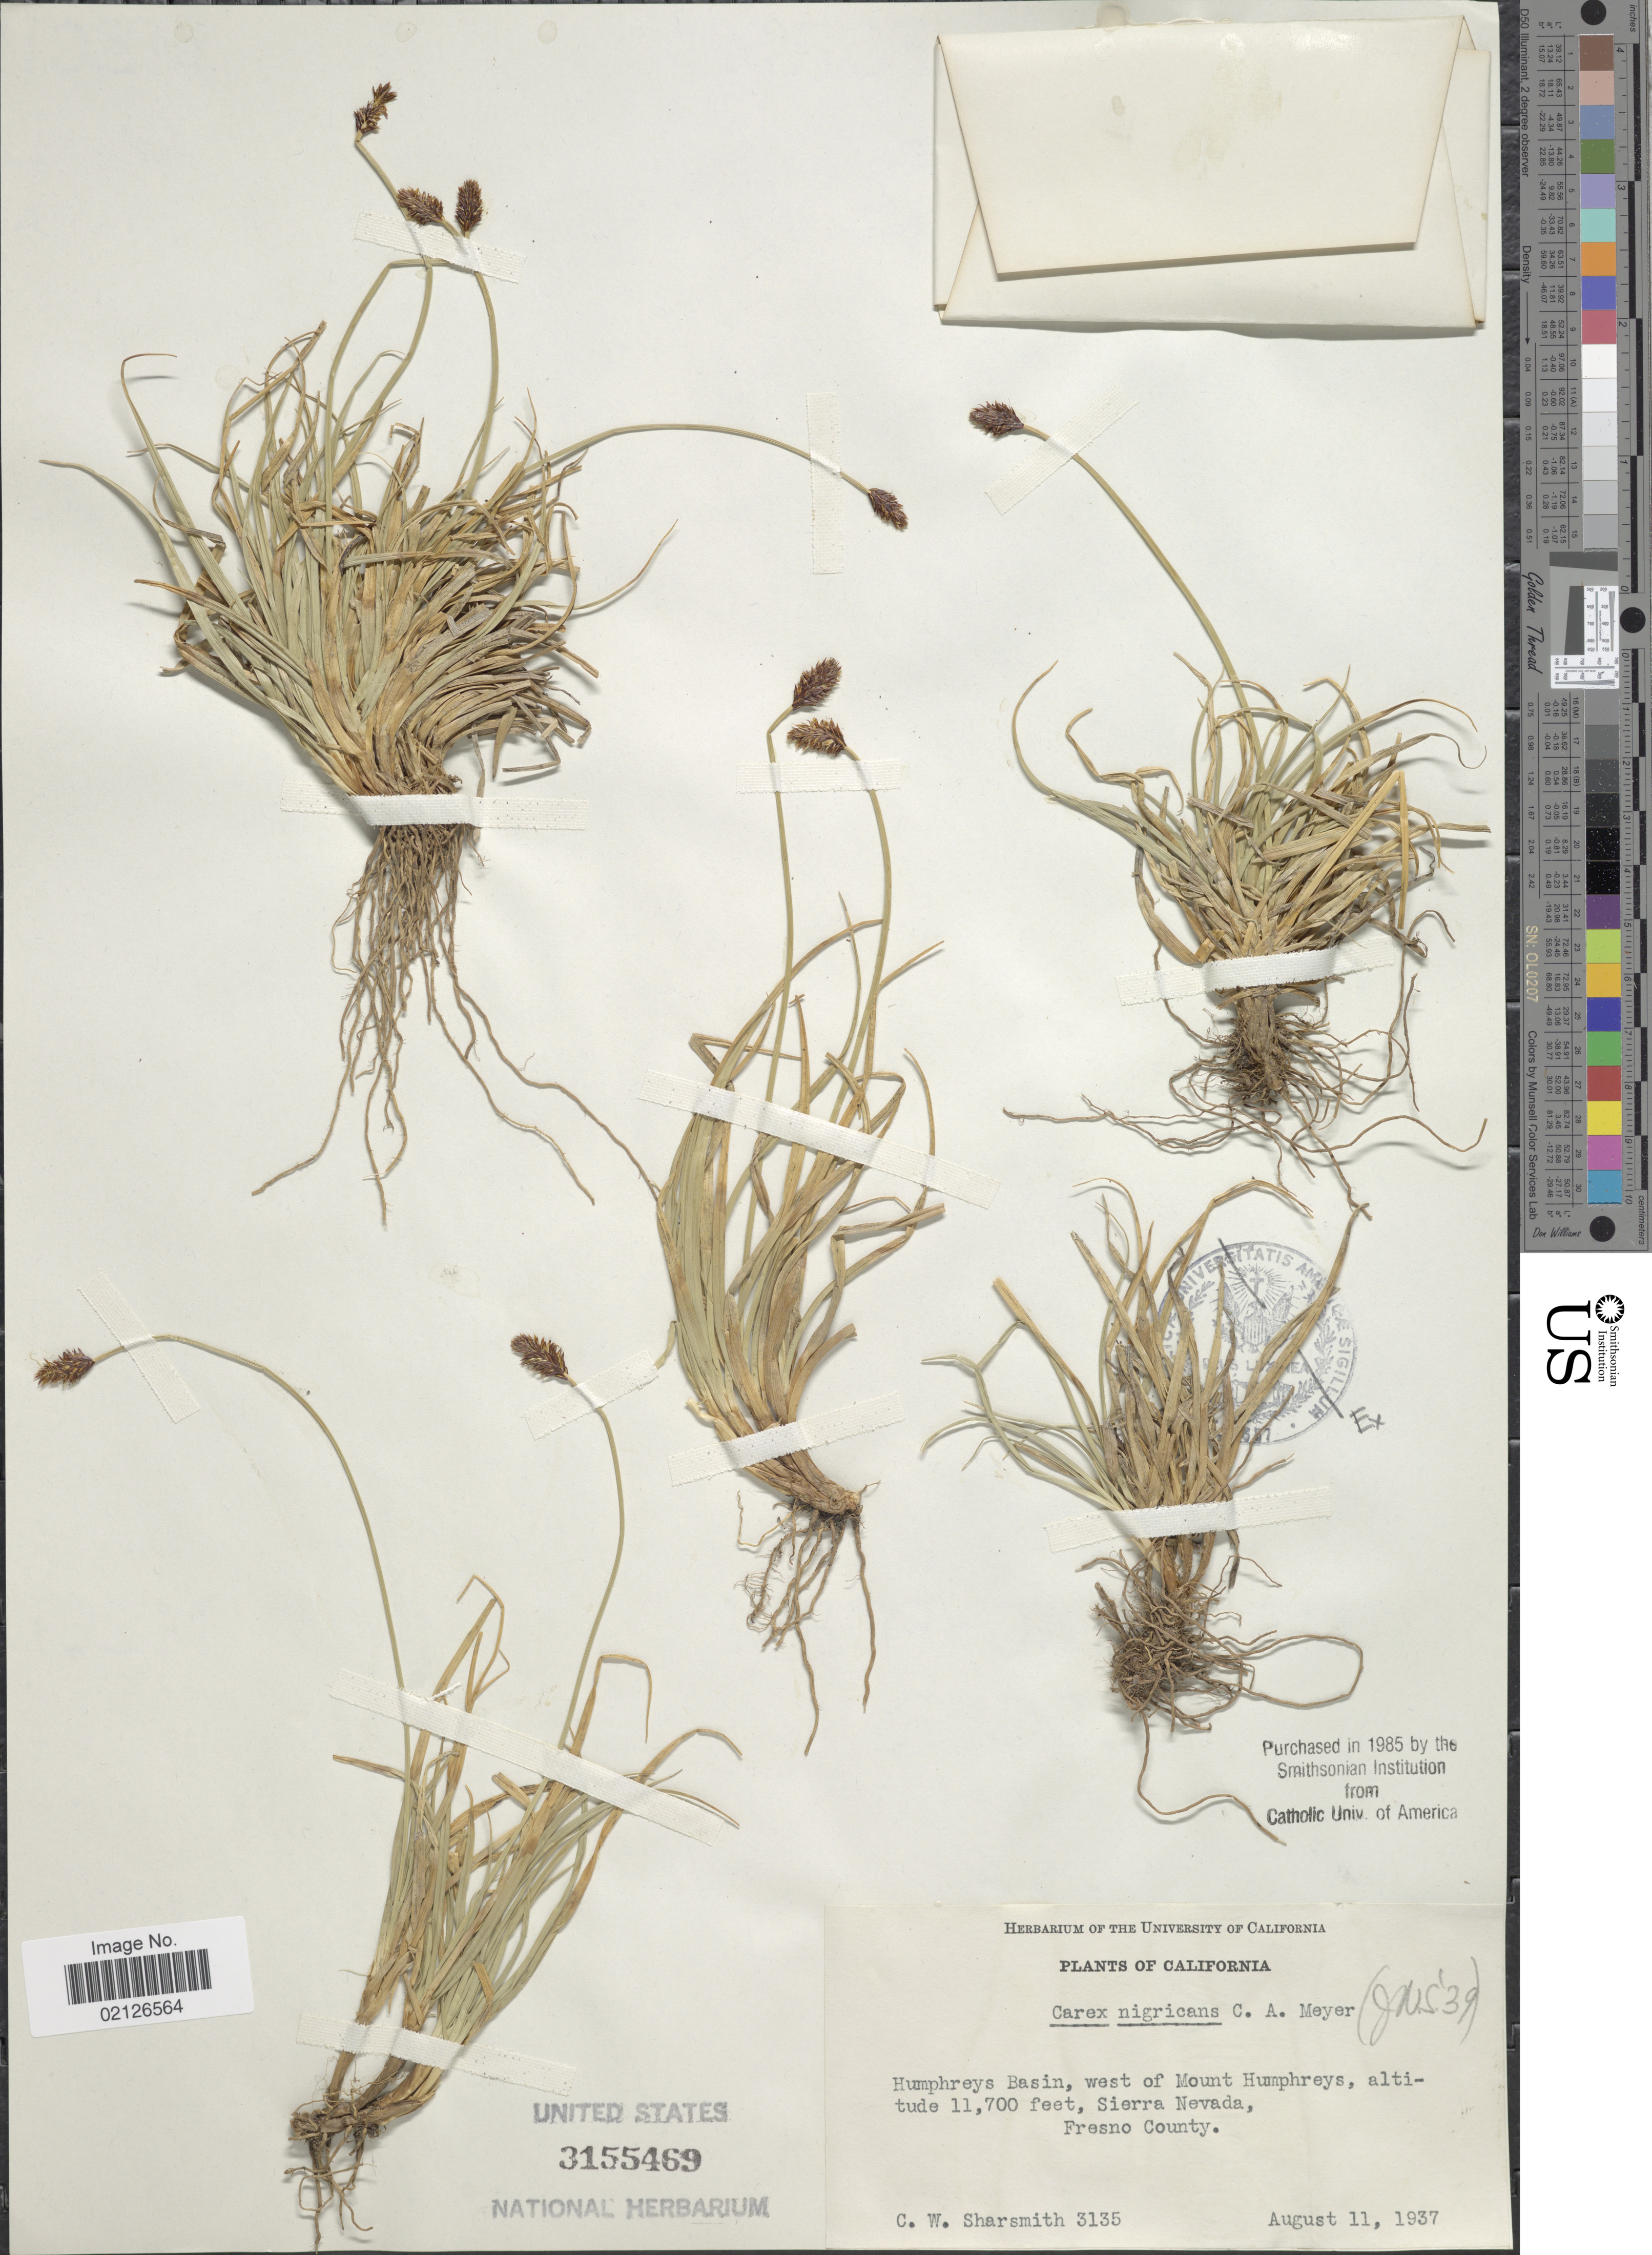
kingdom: Plantae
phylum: Tracheophyta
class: Liliopsida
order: Poales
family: Cyperaceae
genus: Carex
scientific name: Carex nigricans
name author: C.A. Mey.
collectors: C. Sharsmith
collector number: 3135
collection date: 1937-08-11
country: United States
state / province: California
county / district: Fresno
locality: Humphreys Basin, west of Mount Humphreys, Sierra Nevada, Fresno County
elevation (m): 3566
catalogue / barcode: US 3155469